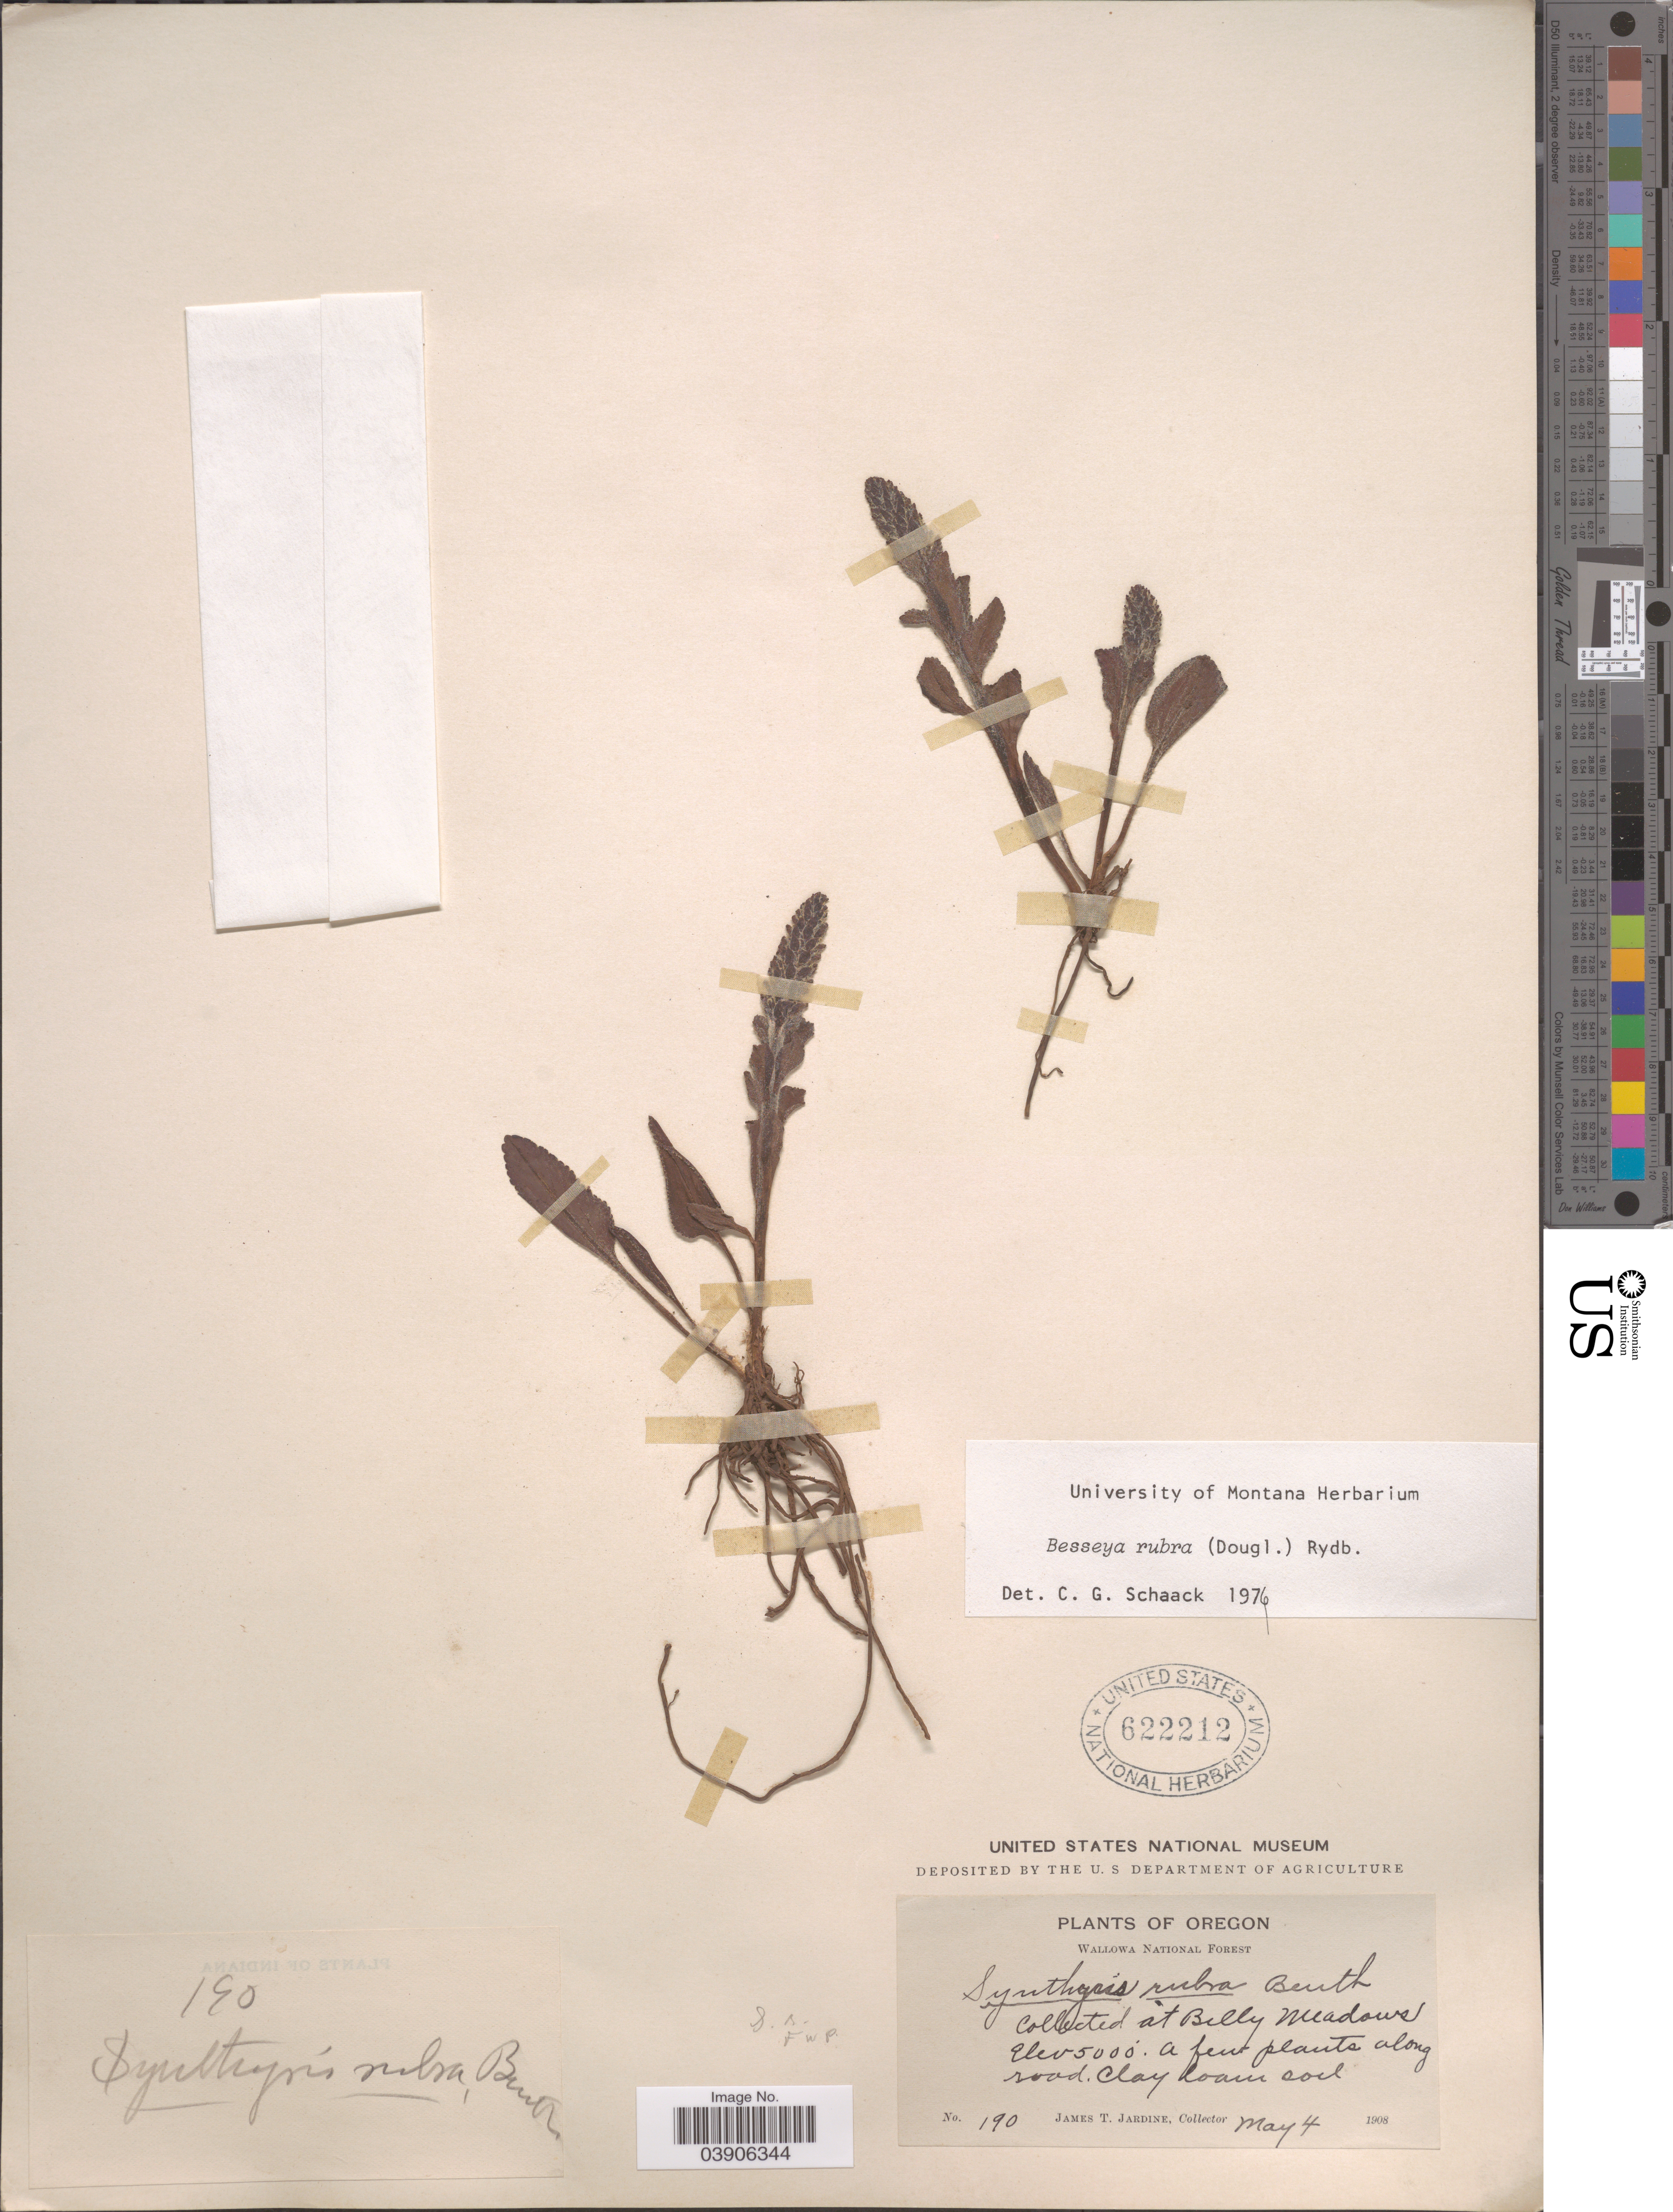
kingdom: Plantae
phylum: Tracheophyta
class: Magnoliopsida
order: Lamiales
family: Plantaginaceae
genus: Synthyris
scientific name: Synthyris rubra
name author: (Douglas ex Hook.) Benth.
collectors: J. T. Jardine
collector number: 190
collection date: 1908-05-04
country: United States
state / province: Oregon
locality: Wallowa National Forest. At Billy Meadows.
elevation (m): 1524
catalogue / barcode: US 622212